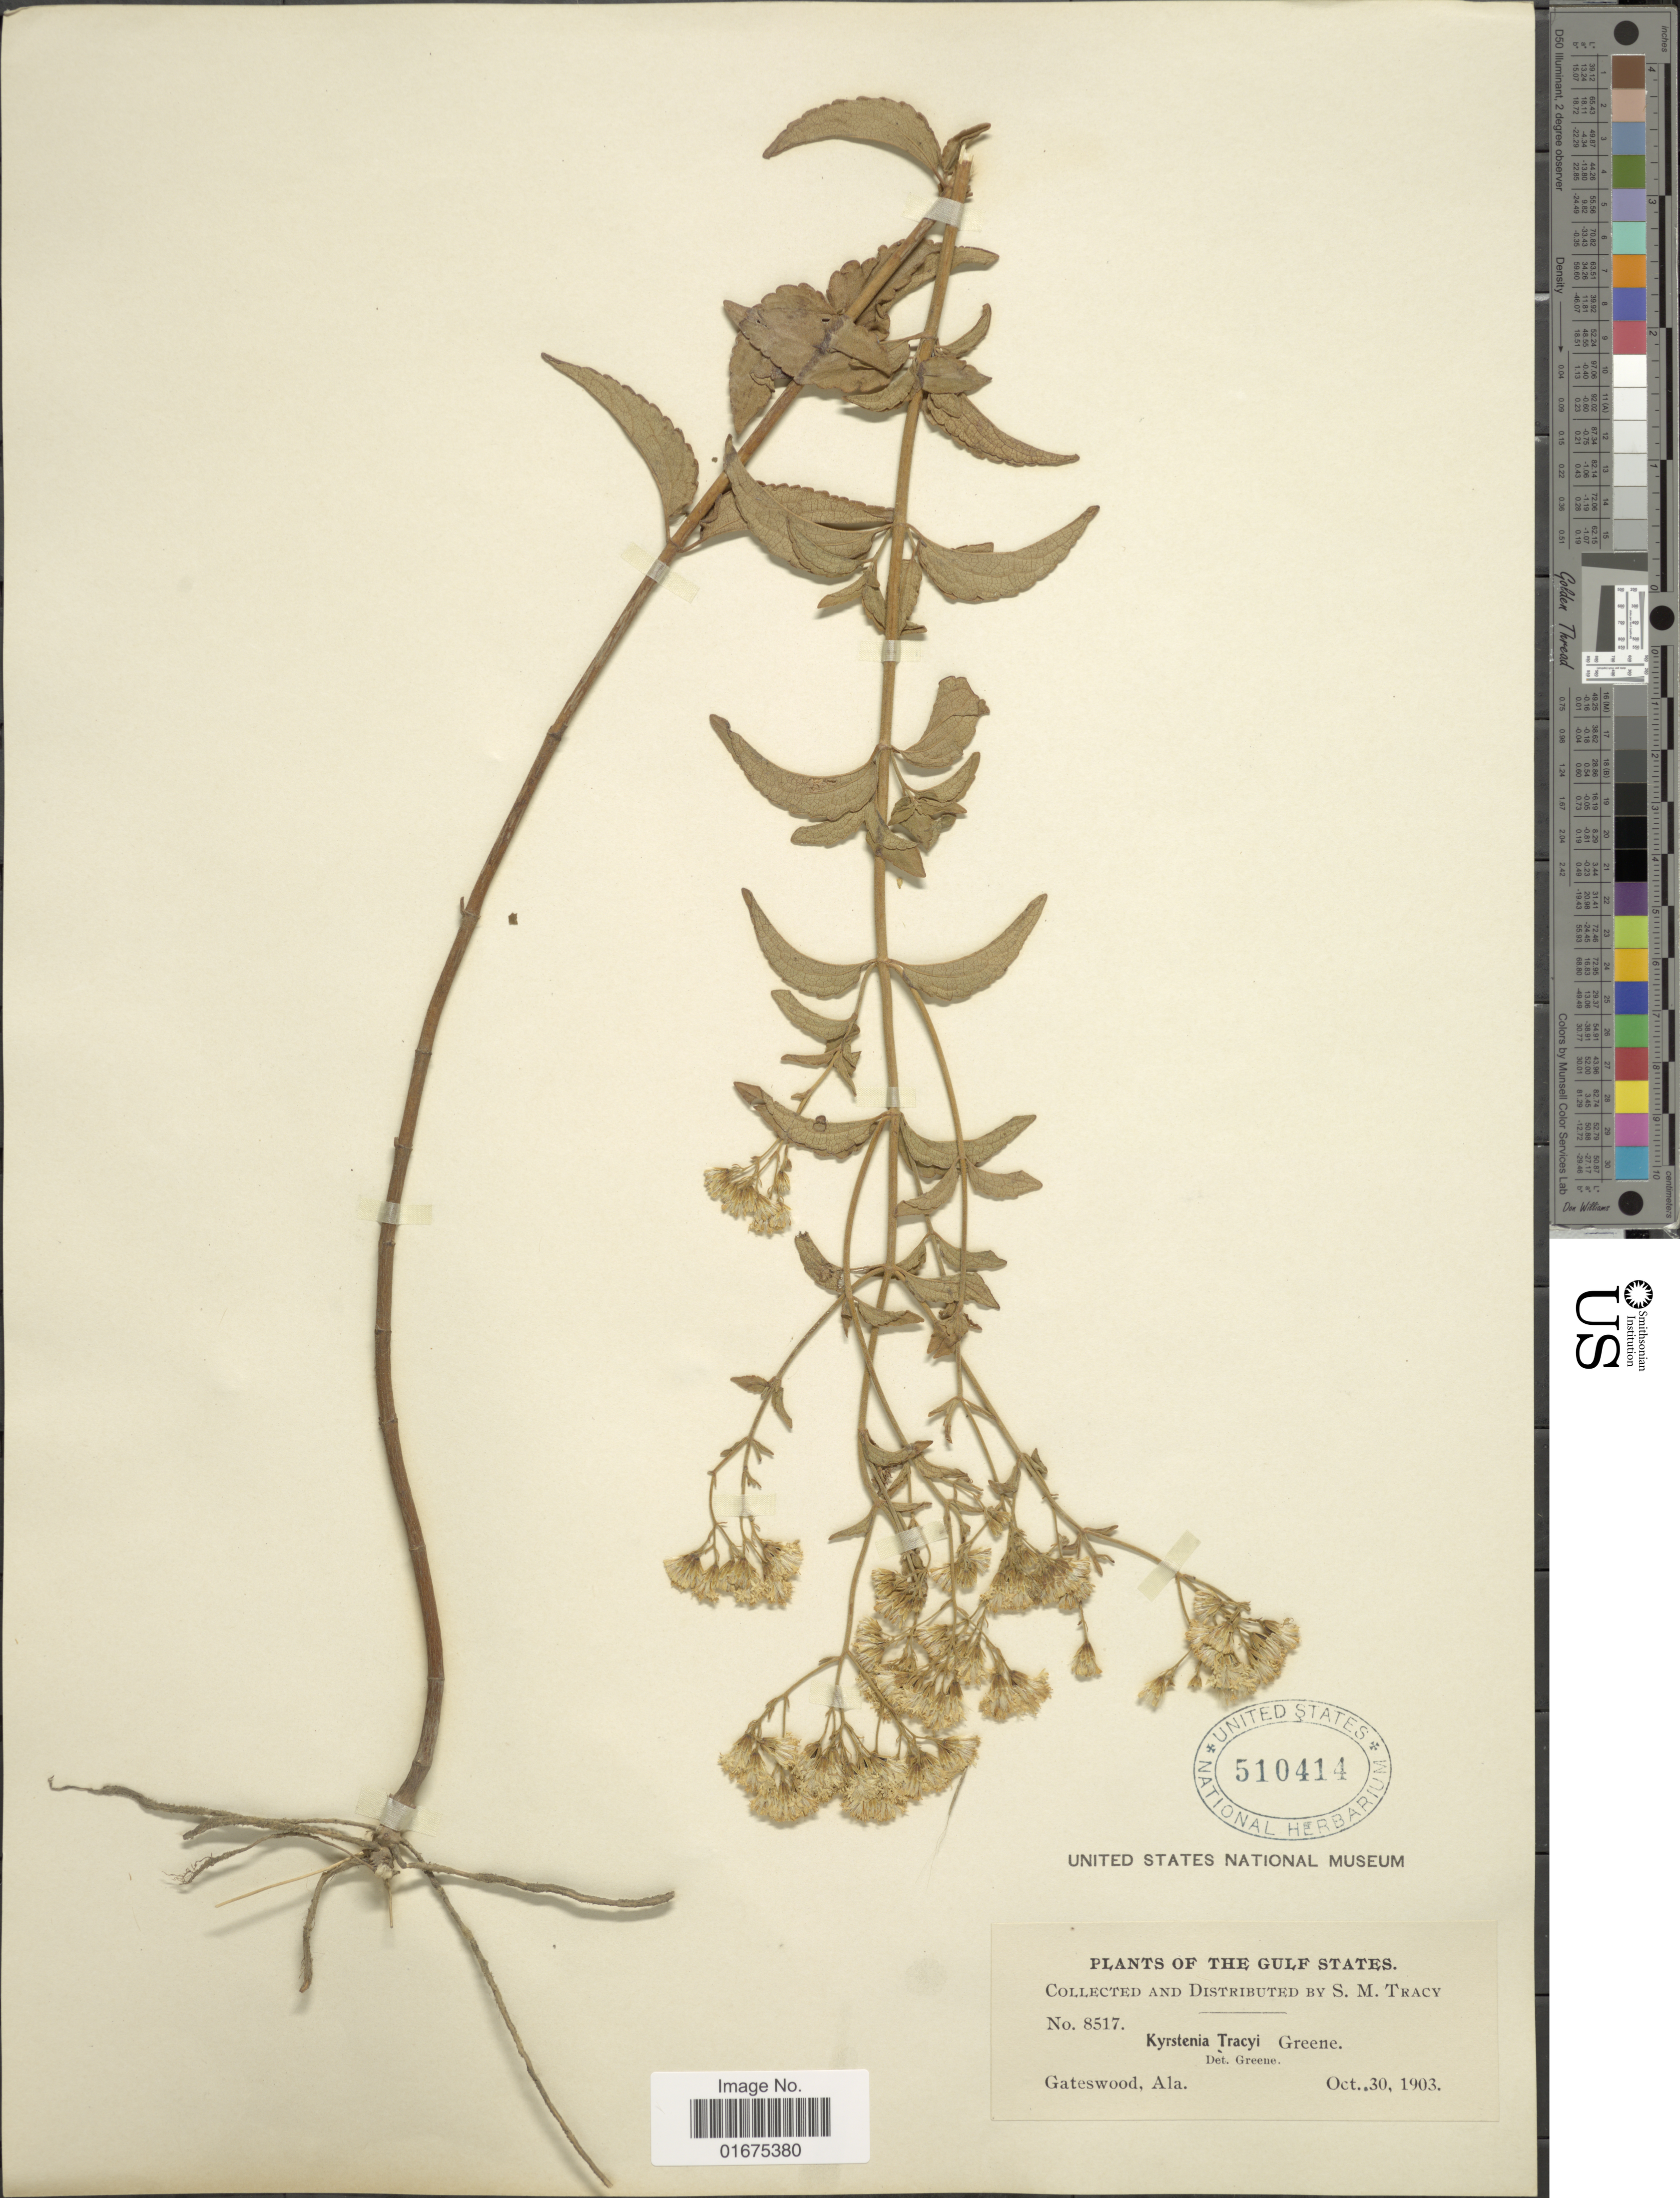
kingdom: Plantae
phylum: Tracheophyta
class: Magnoliopsida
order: Asterales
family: Asteraceae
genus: Ageratina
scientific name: Ageratina tracyi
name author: Greene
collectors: S. M. Tracy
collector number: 8517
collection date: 1903-10-30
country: United States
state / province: Alabama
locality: The Gulf States, Gateswood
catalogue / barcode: US 510414